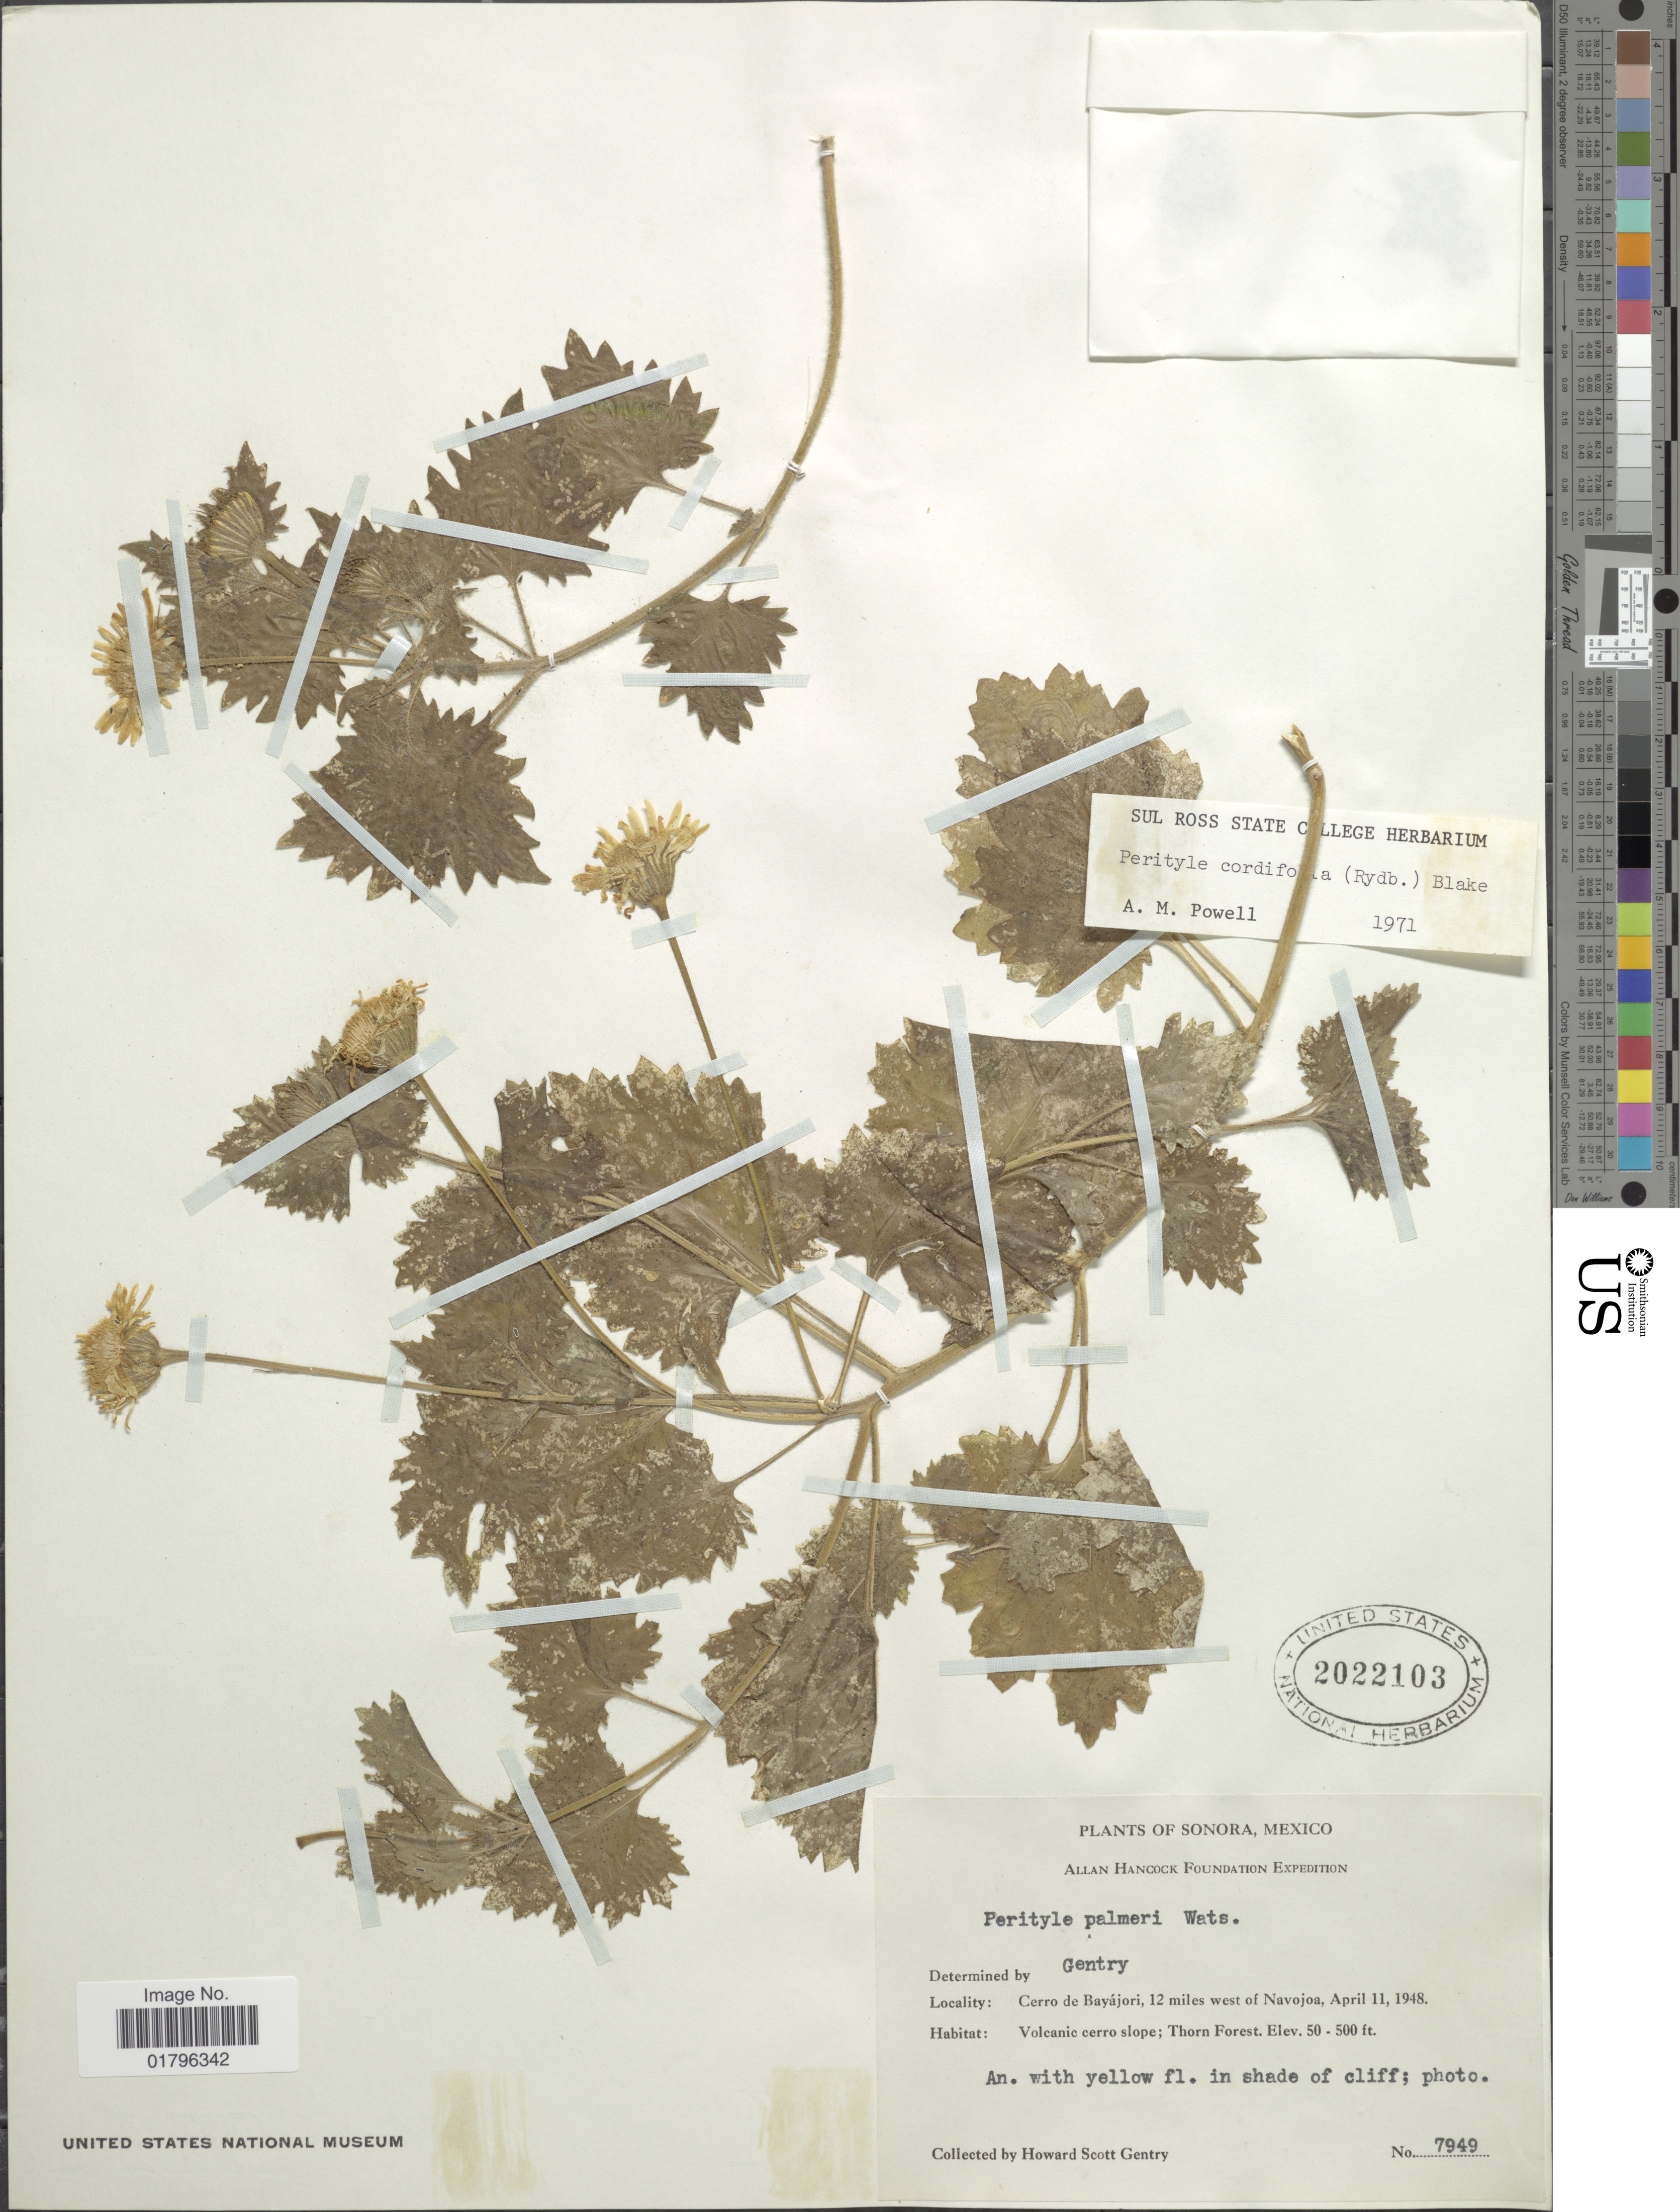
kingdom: Plantae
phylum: Tracheophyta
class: Magnoliopsida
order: Asterales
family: Asteraceae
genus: Perityle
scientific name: Perityle cordifolia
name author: (Rydb.) S.F. Blake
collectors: H. S. Gentry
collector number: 7949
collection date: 1948-04-11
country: Mexico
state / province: Sonora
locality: Cerro de Bayajori, 12 miles west of Navojoa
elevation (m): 15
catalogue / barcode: US 2022103